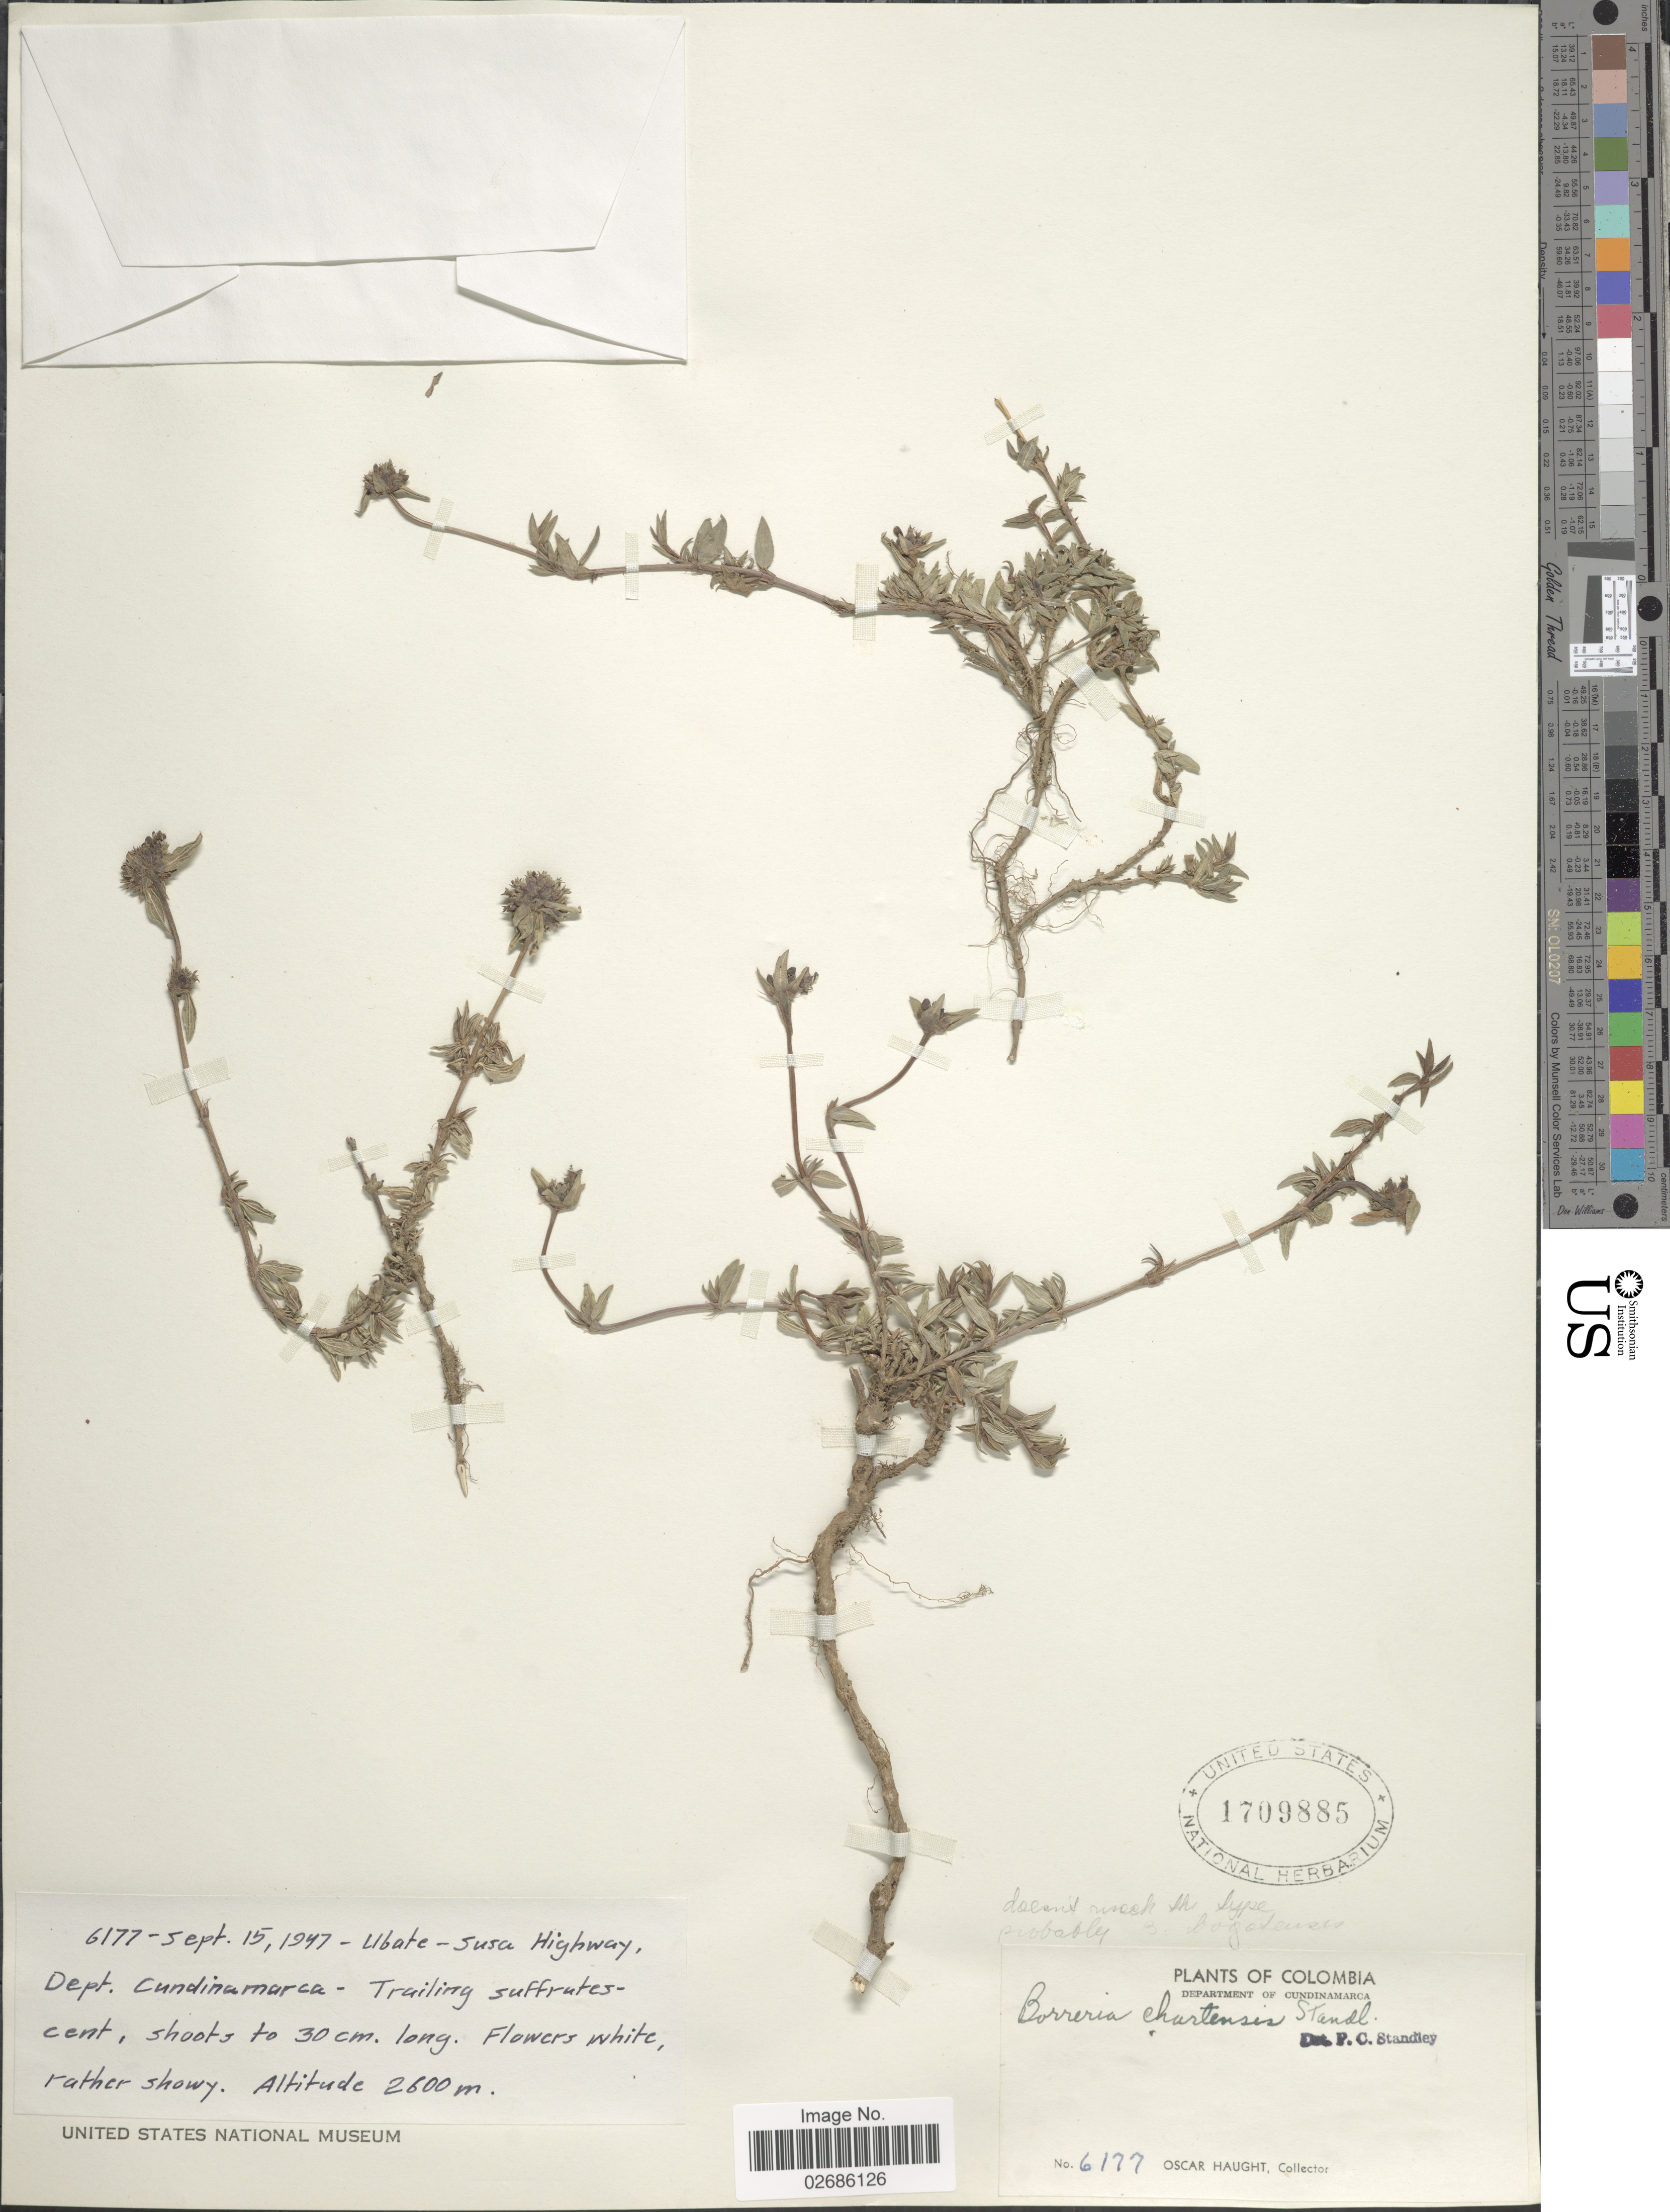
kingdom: Plantae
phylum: Tracheophyta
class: Magnoliopsida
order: Gentianales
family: Rubiaceae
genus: Borreria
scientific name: Borreria bogotensis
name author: (Kunth) Standl.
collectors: O. Haught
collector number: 6177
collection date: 1947-09-15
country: Colombia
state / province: Cundinamarca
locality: Ubate- Susa Highway, Department of Cundinamarca.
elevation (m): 2600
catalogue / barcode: US 1709885